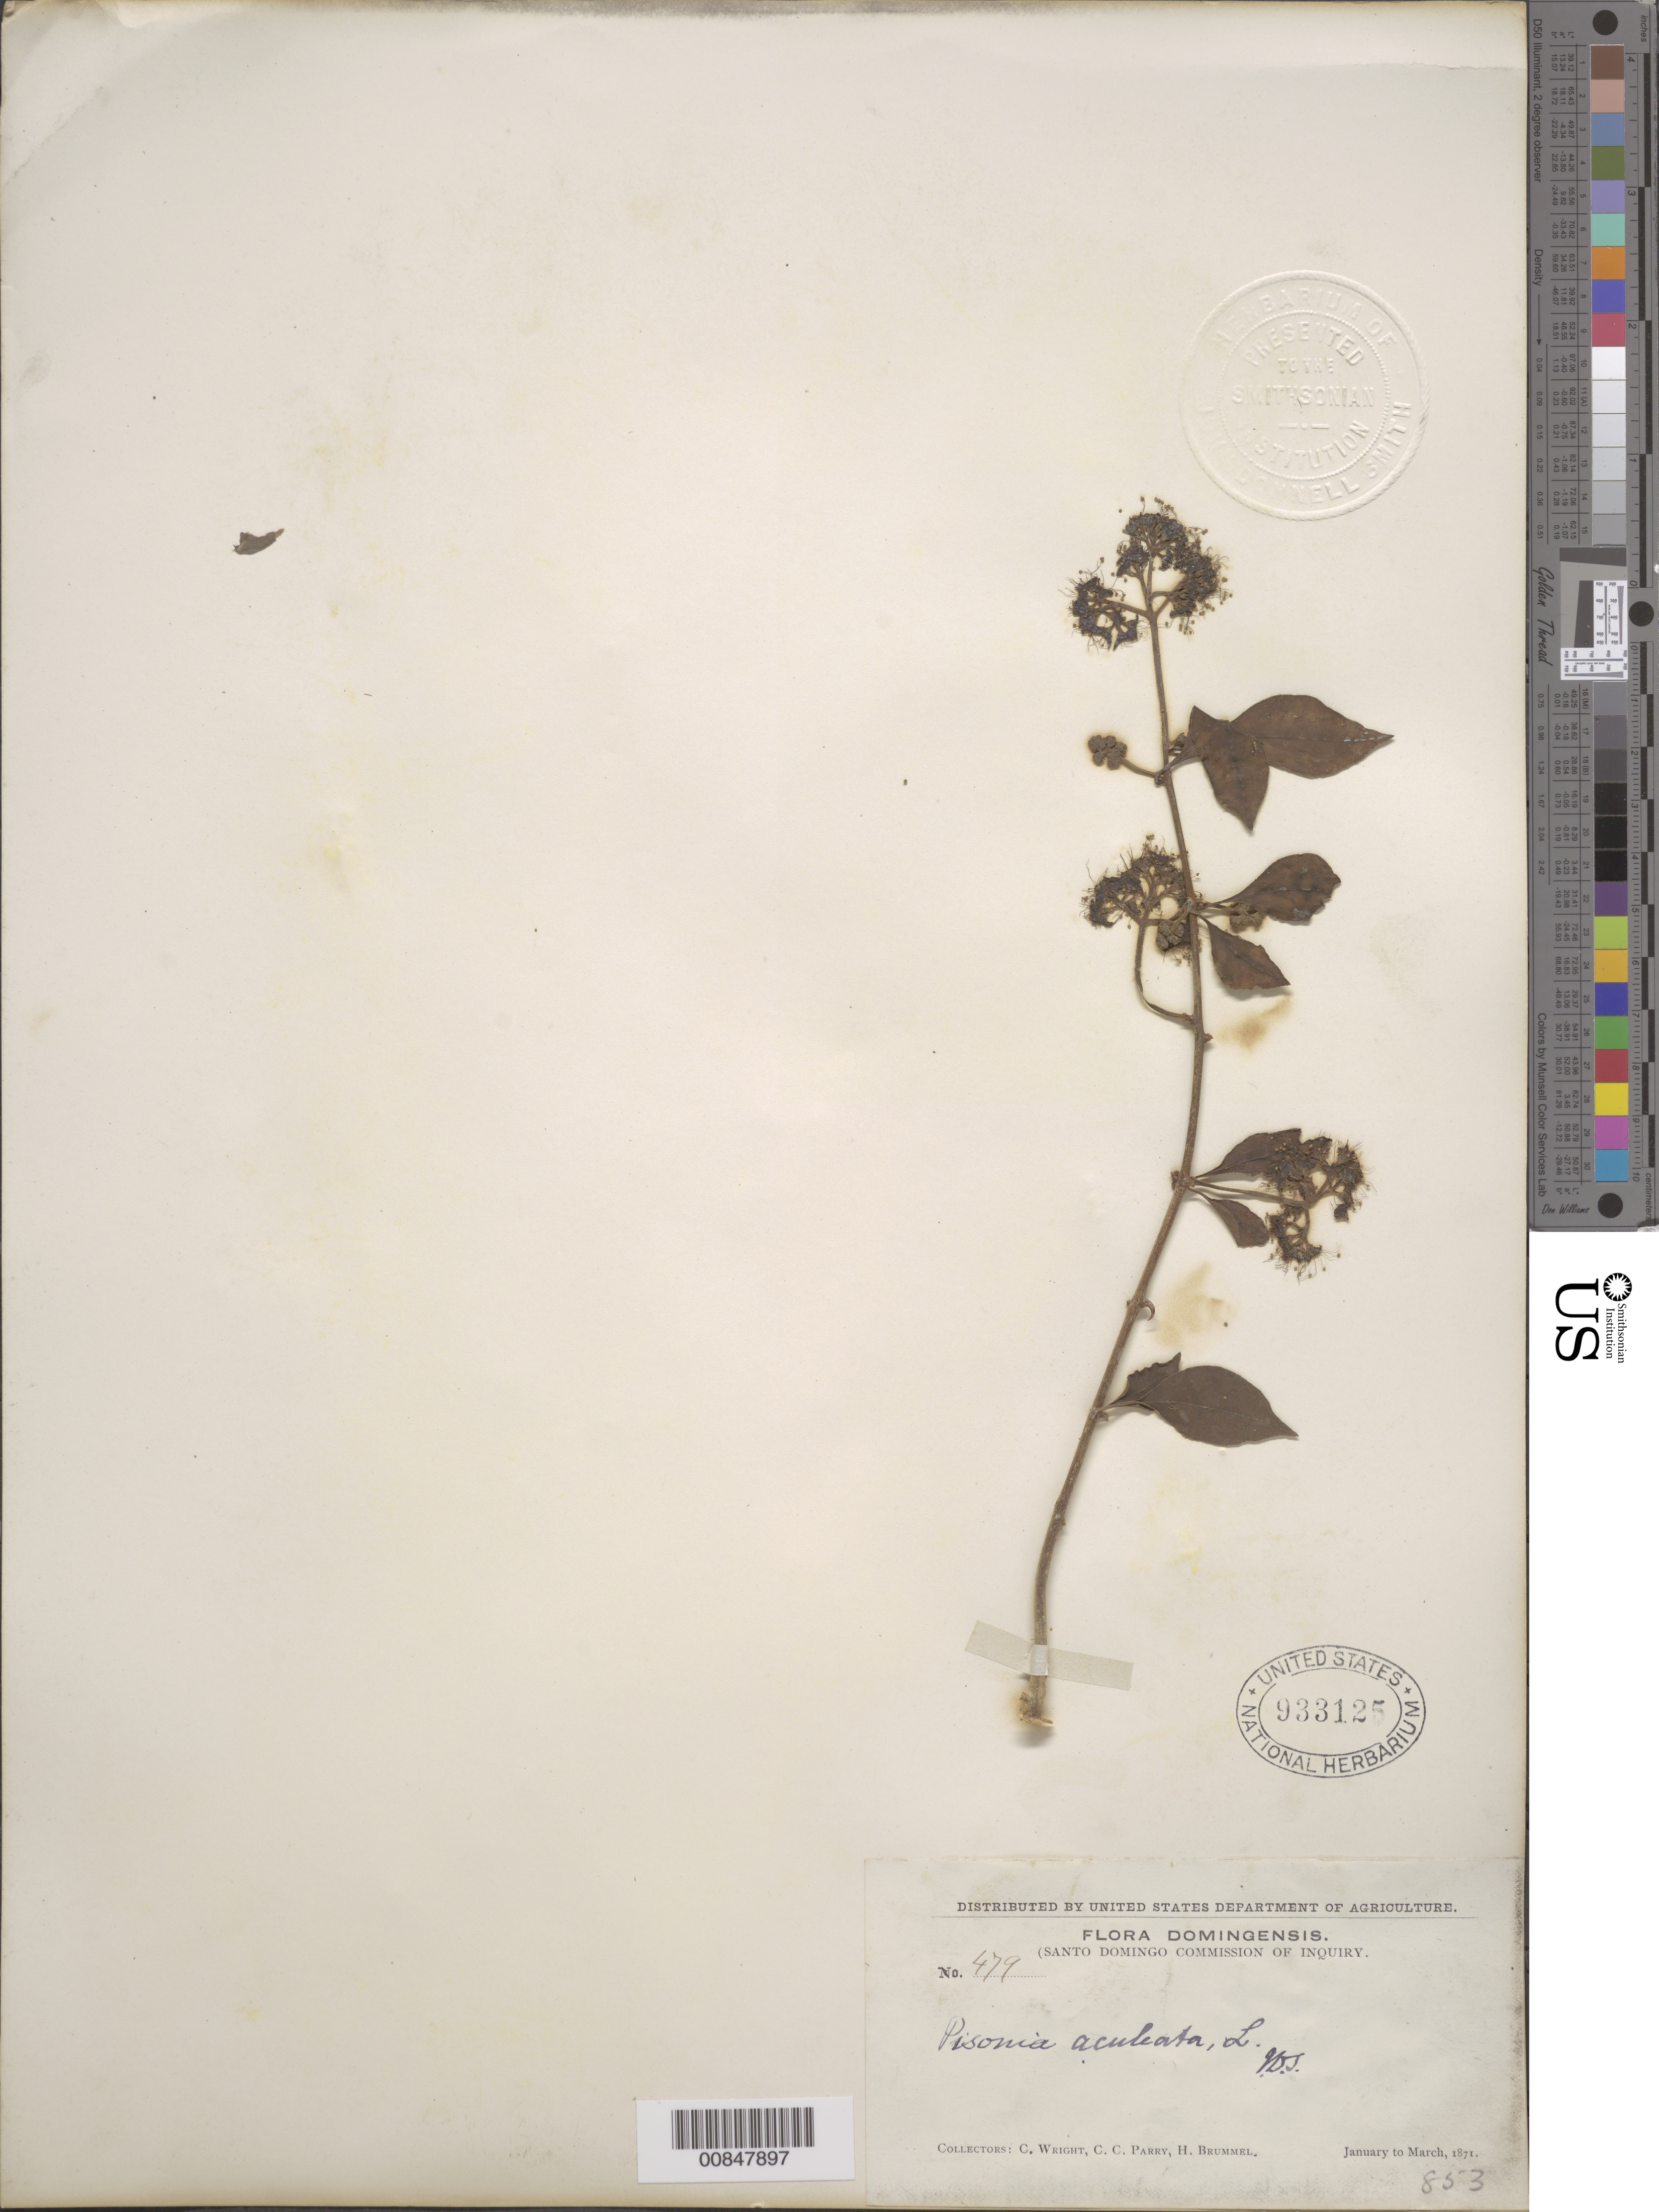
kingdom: Plantae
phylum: Tracheophyta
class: Magnoliopsida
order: Caryophyllales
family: Nyctaginaceae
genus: Pisonia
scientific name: Pisonia aculeata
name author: L.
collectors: C. Wright, C. C. Parry & H. Brummel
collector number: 479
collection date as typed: Jan 1871 to -- Mar 1871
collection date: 1871-01/1871-03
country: Dominican Republic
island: Hispaniola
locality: Dominican Republic.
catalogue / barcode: US 933125